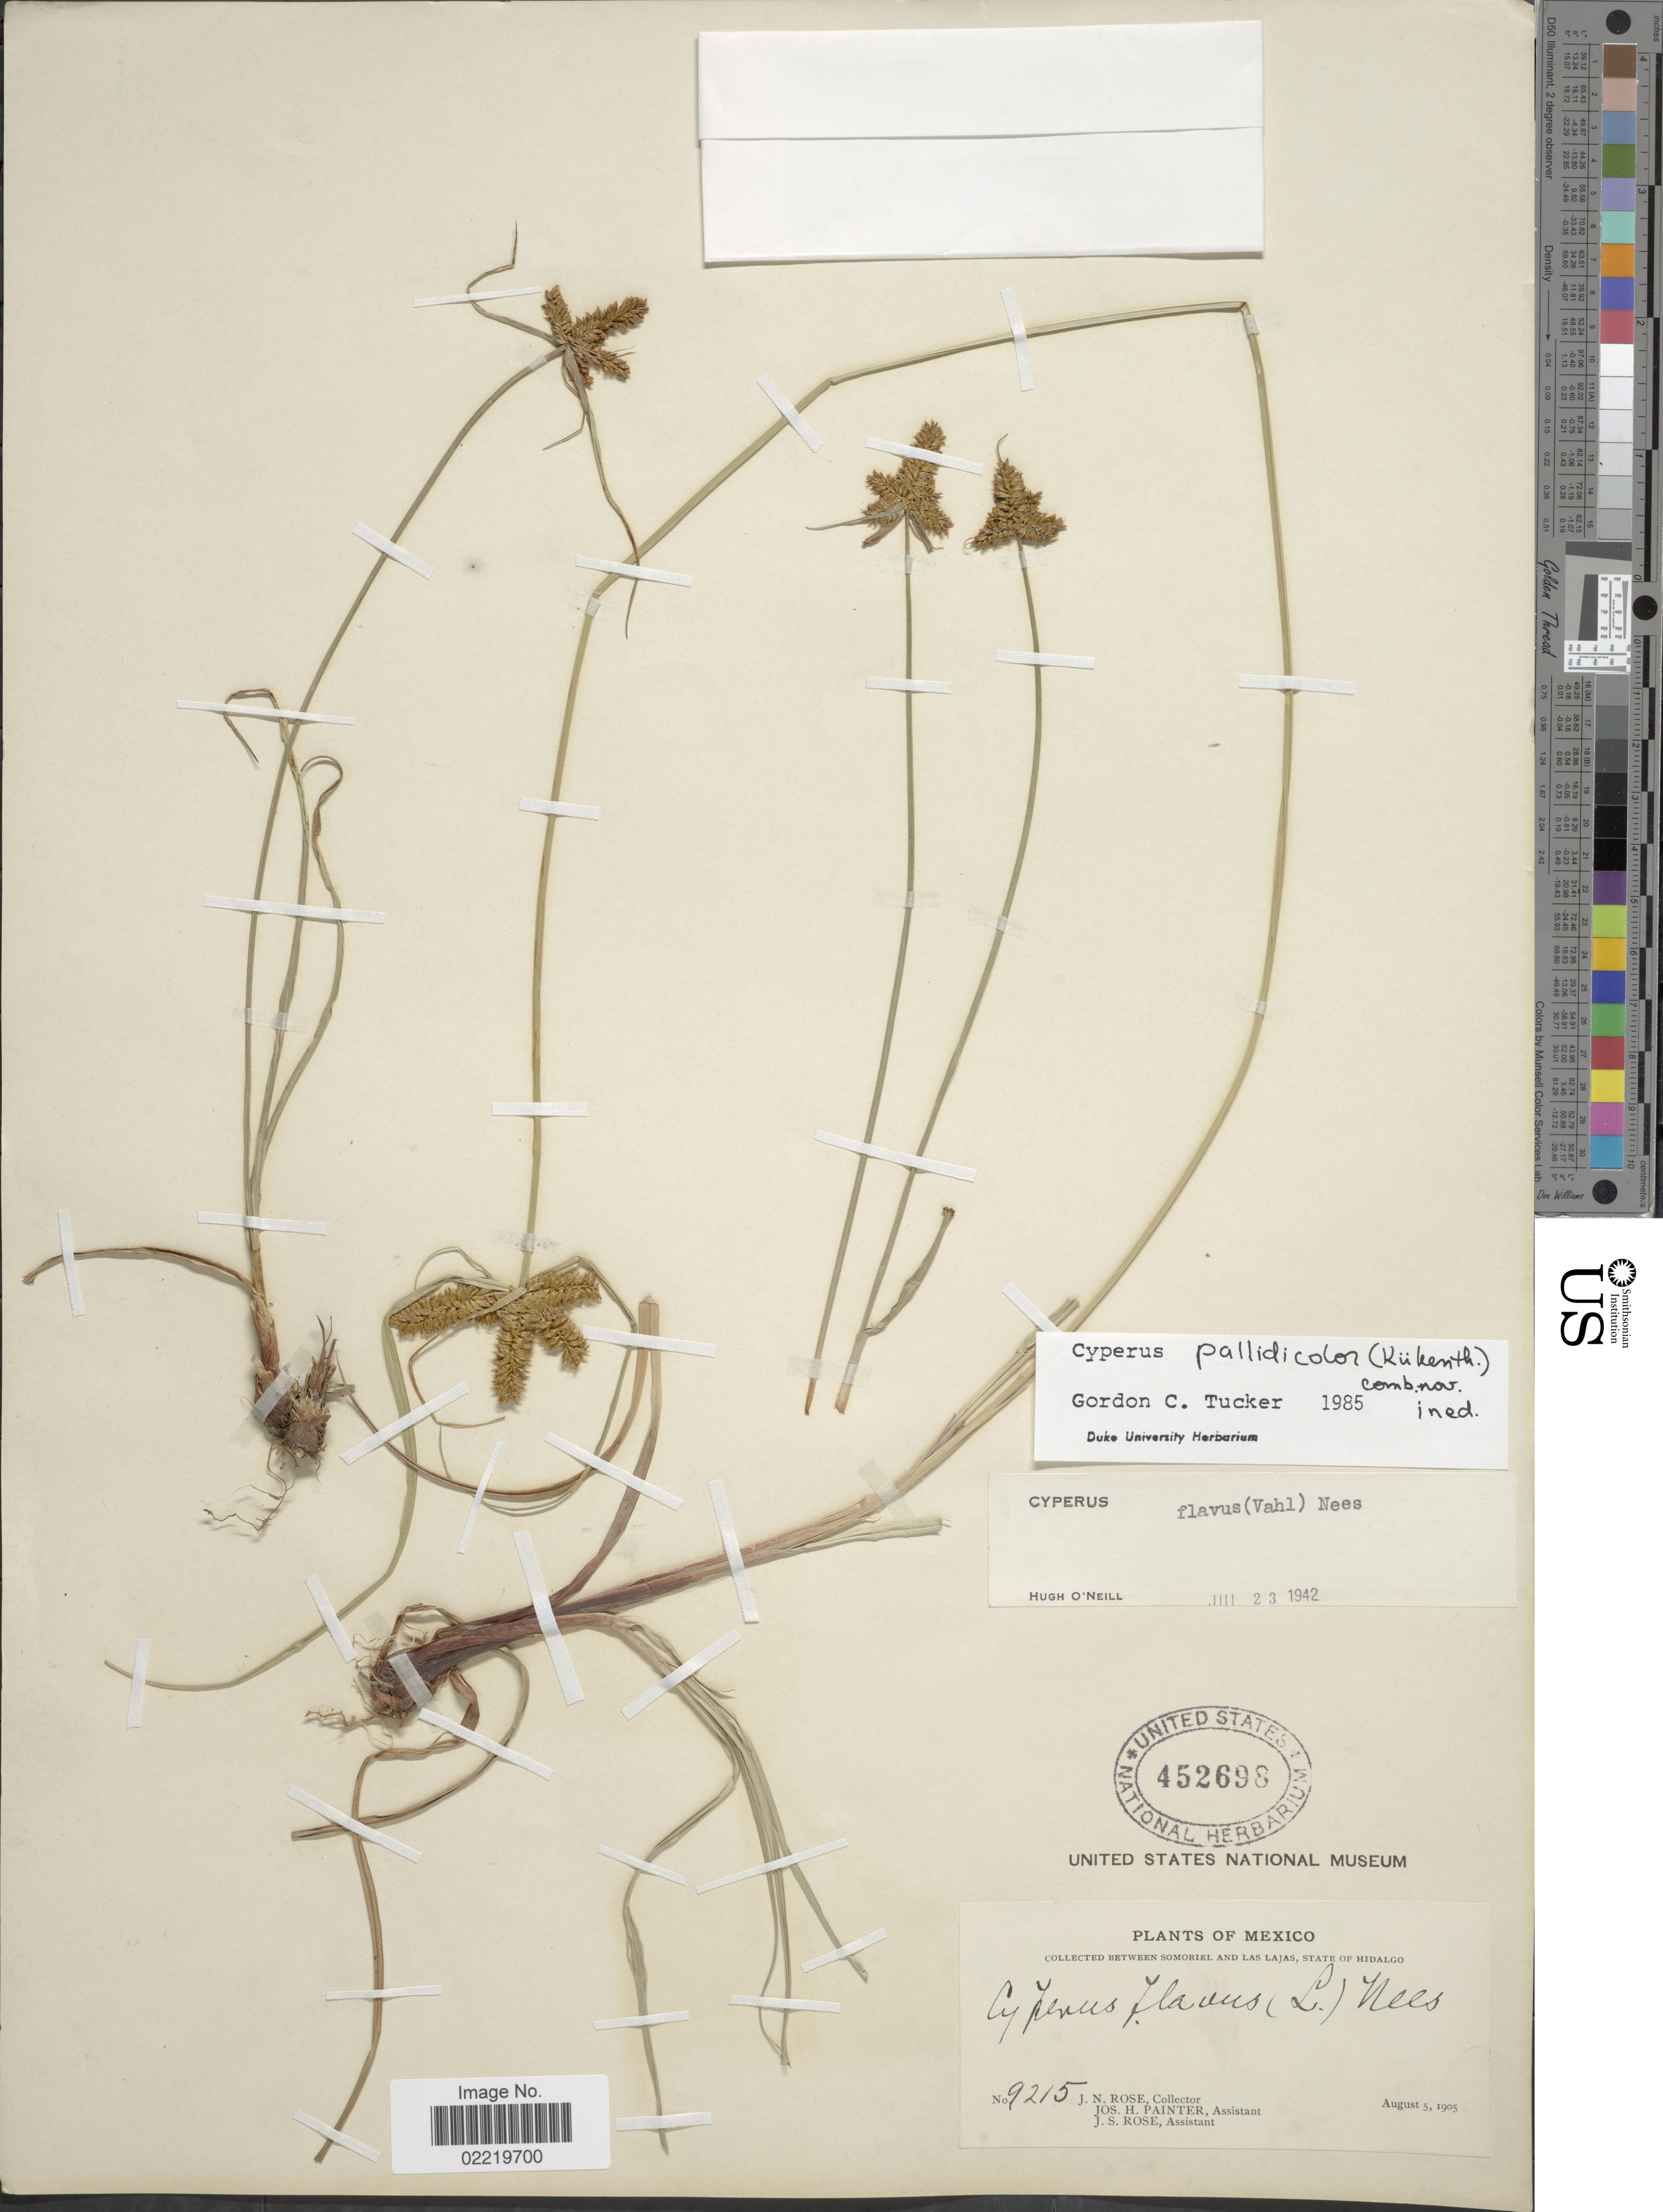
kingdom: Plantae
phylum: Tracheophyta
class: Liliopsida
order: Poales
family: Cyperaceae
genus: Cyperus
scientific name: Cyperus pallidicolor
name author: (Kük.) G.C. Tucker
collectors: J. N. Rose, J. H. Painter & J. S. Rose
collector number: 9215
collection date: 1905-08-05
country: Mexico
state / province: Hidalgo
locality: Between Somoriel and Las Lajas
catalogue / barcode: US 452698